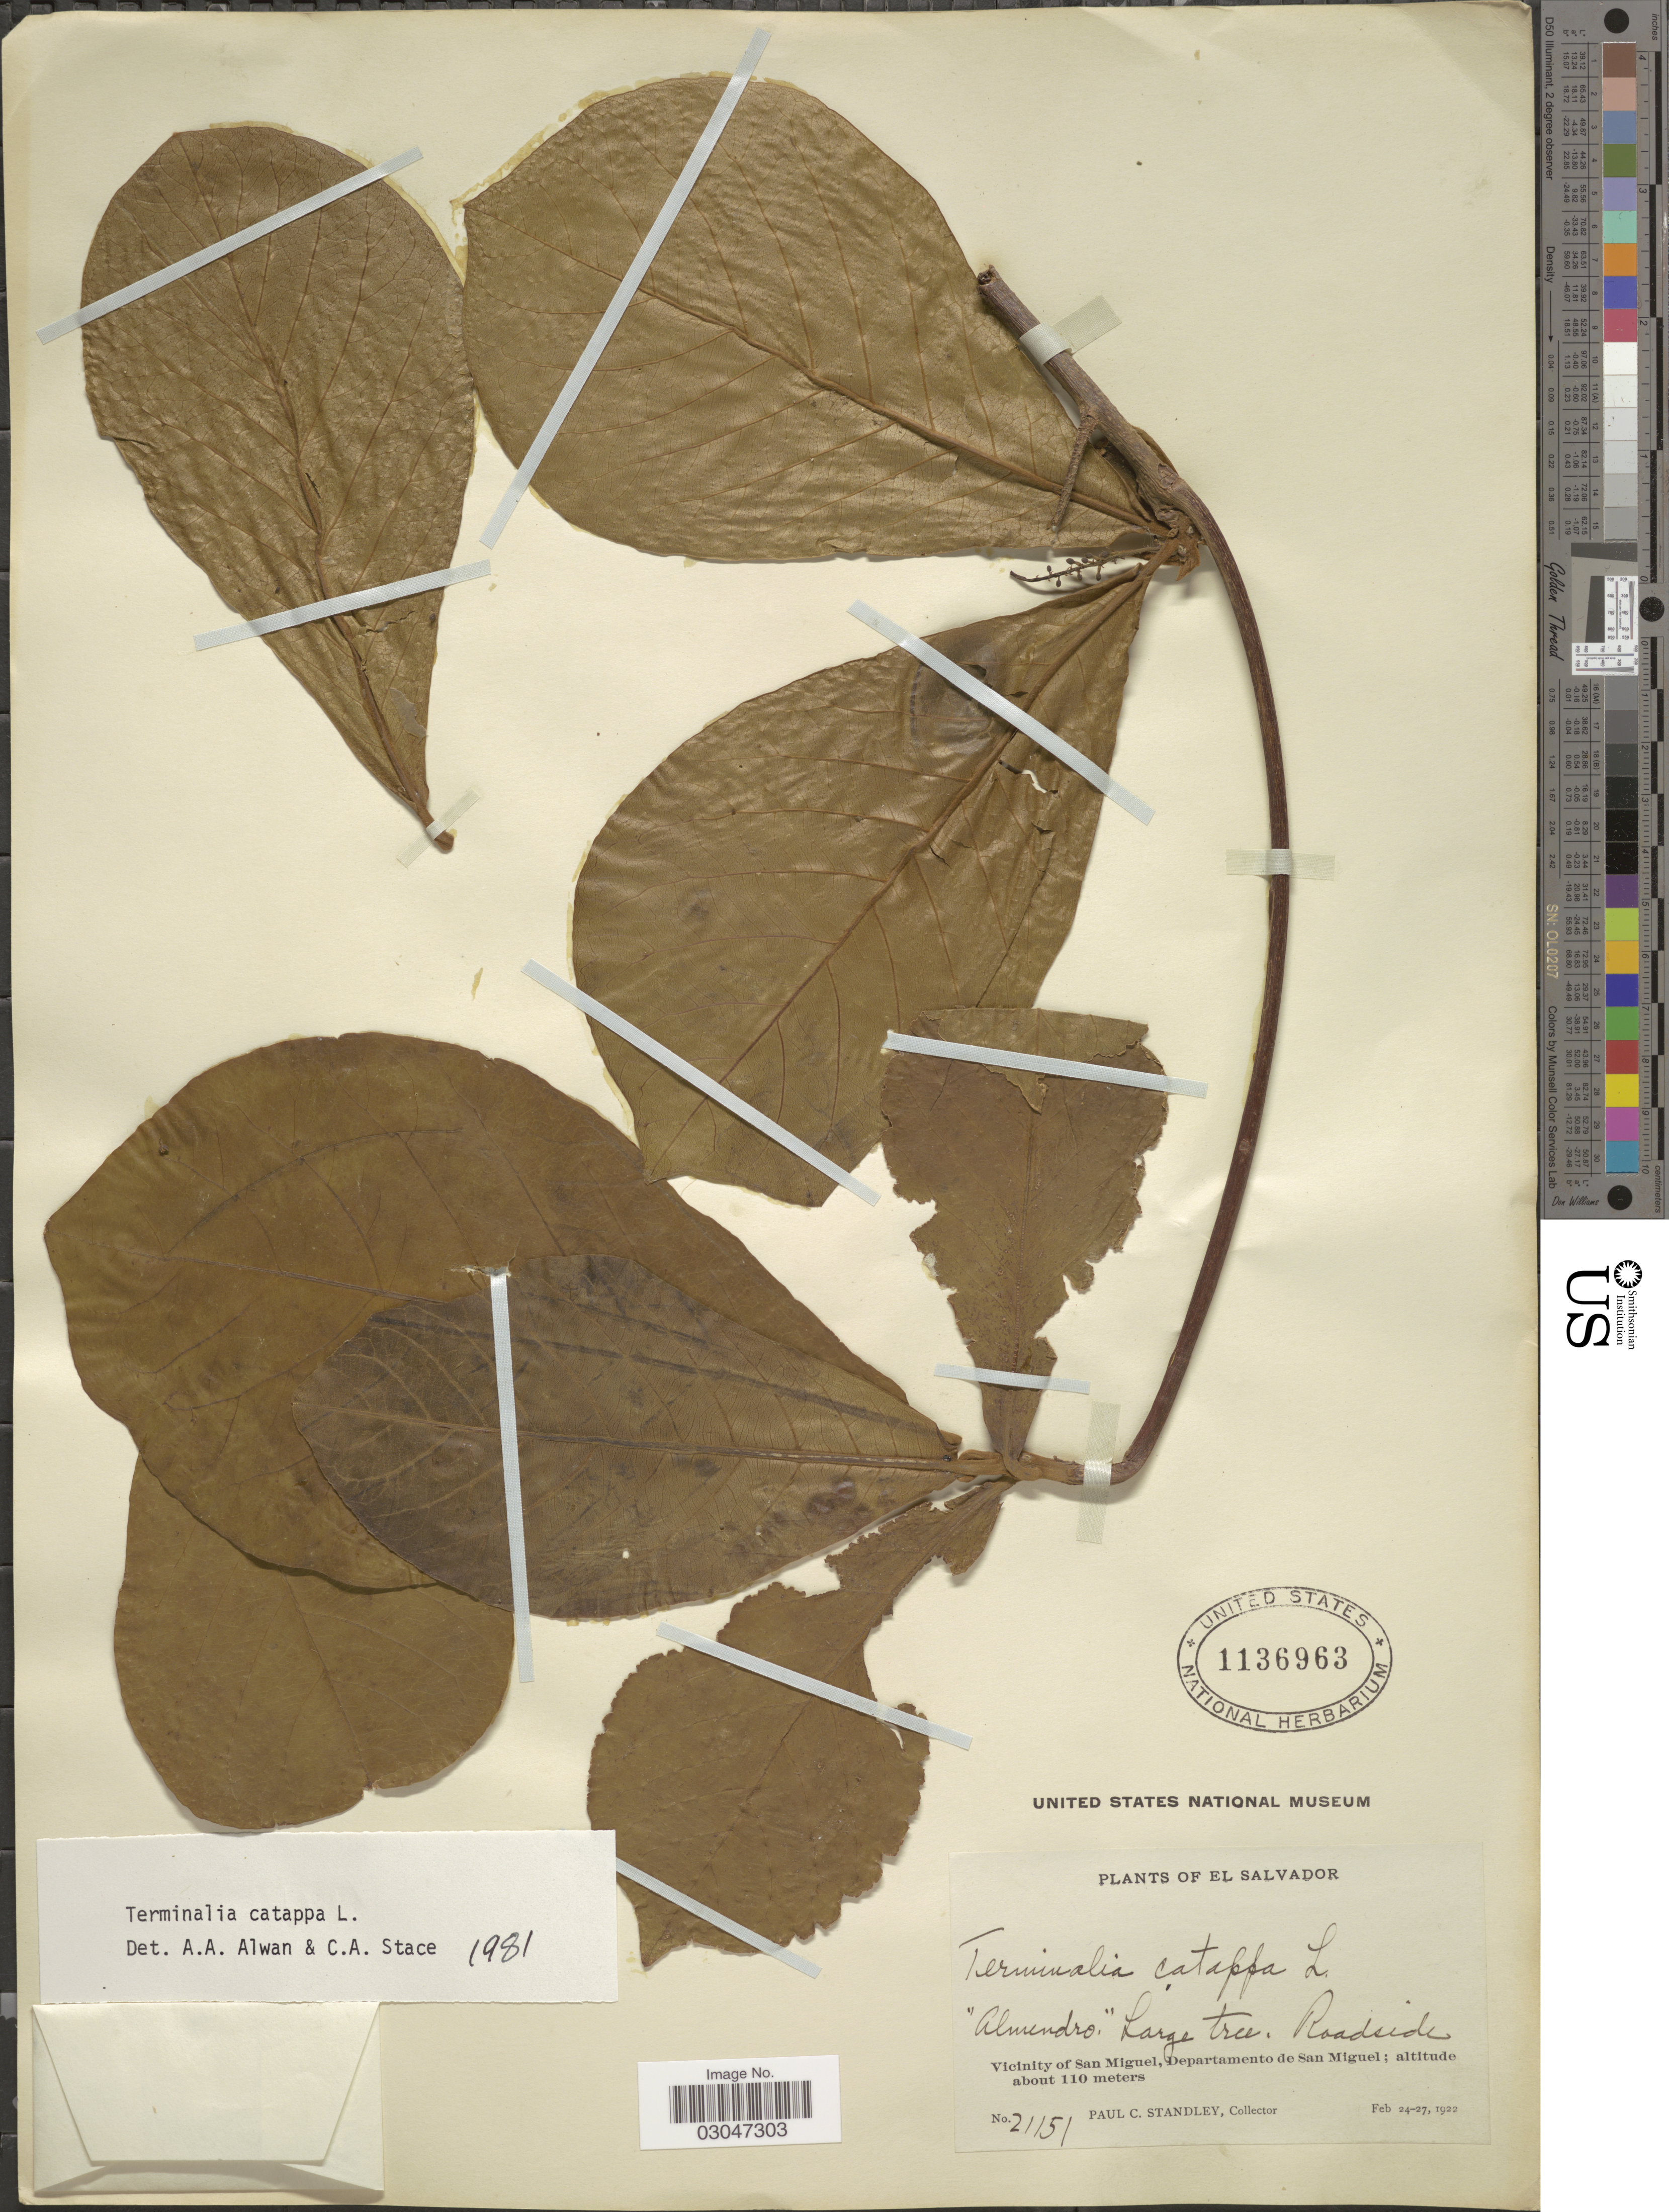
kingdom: Plantae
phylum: Tracheophyta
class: Magnoliopsida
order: Myrtales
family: Combretaceae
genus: Terminalia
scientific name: Terminalia catappa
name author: L.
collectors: P. C. Standley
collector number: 21151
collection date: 1922-02-24/1922-02-27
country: El Salvador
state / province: San Miguel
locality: Roadside. Vicinity of San Miguel, Departamento de San Miguel.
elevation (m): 110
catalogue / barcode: US 1136963